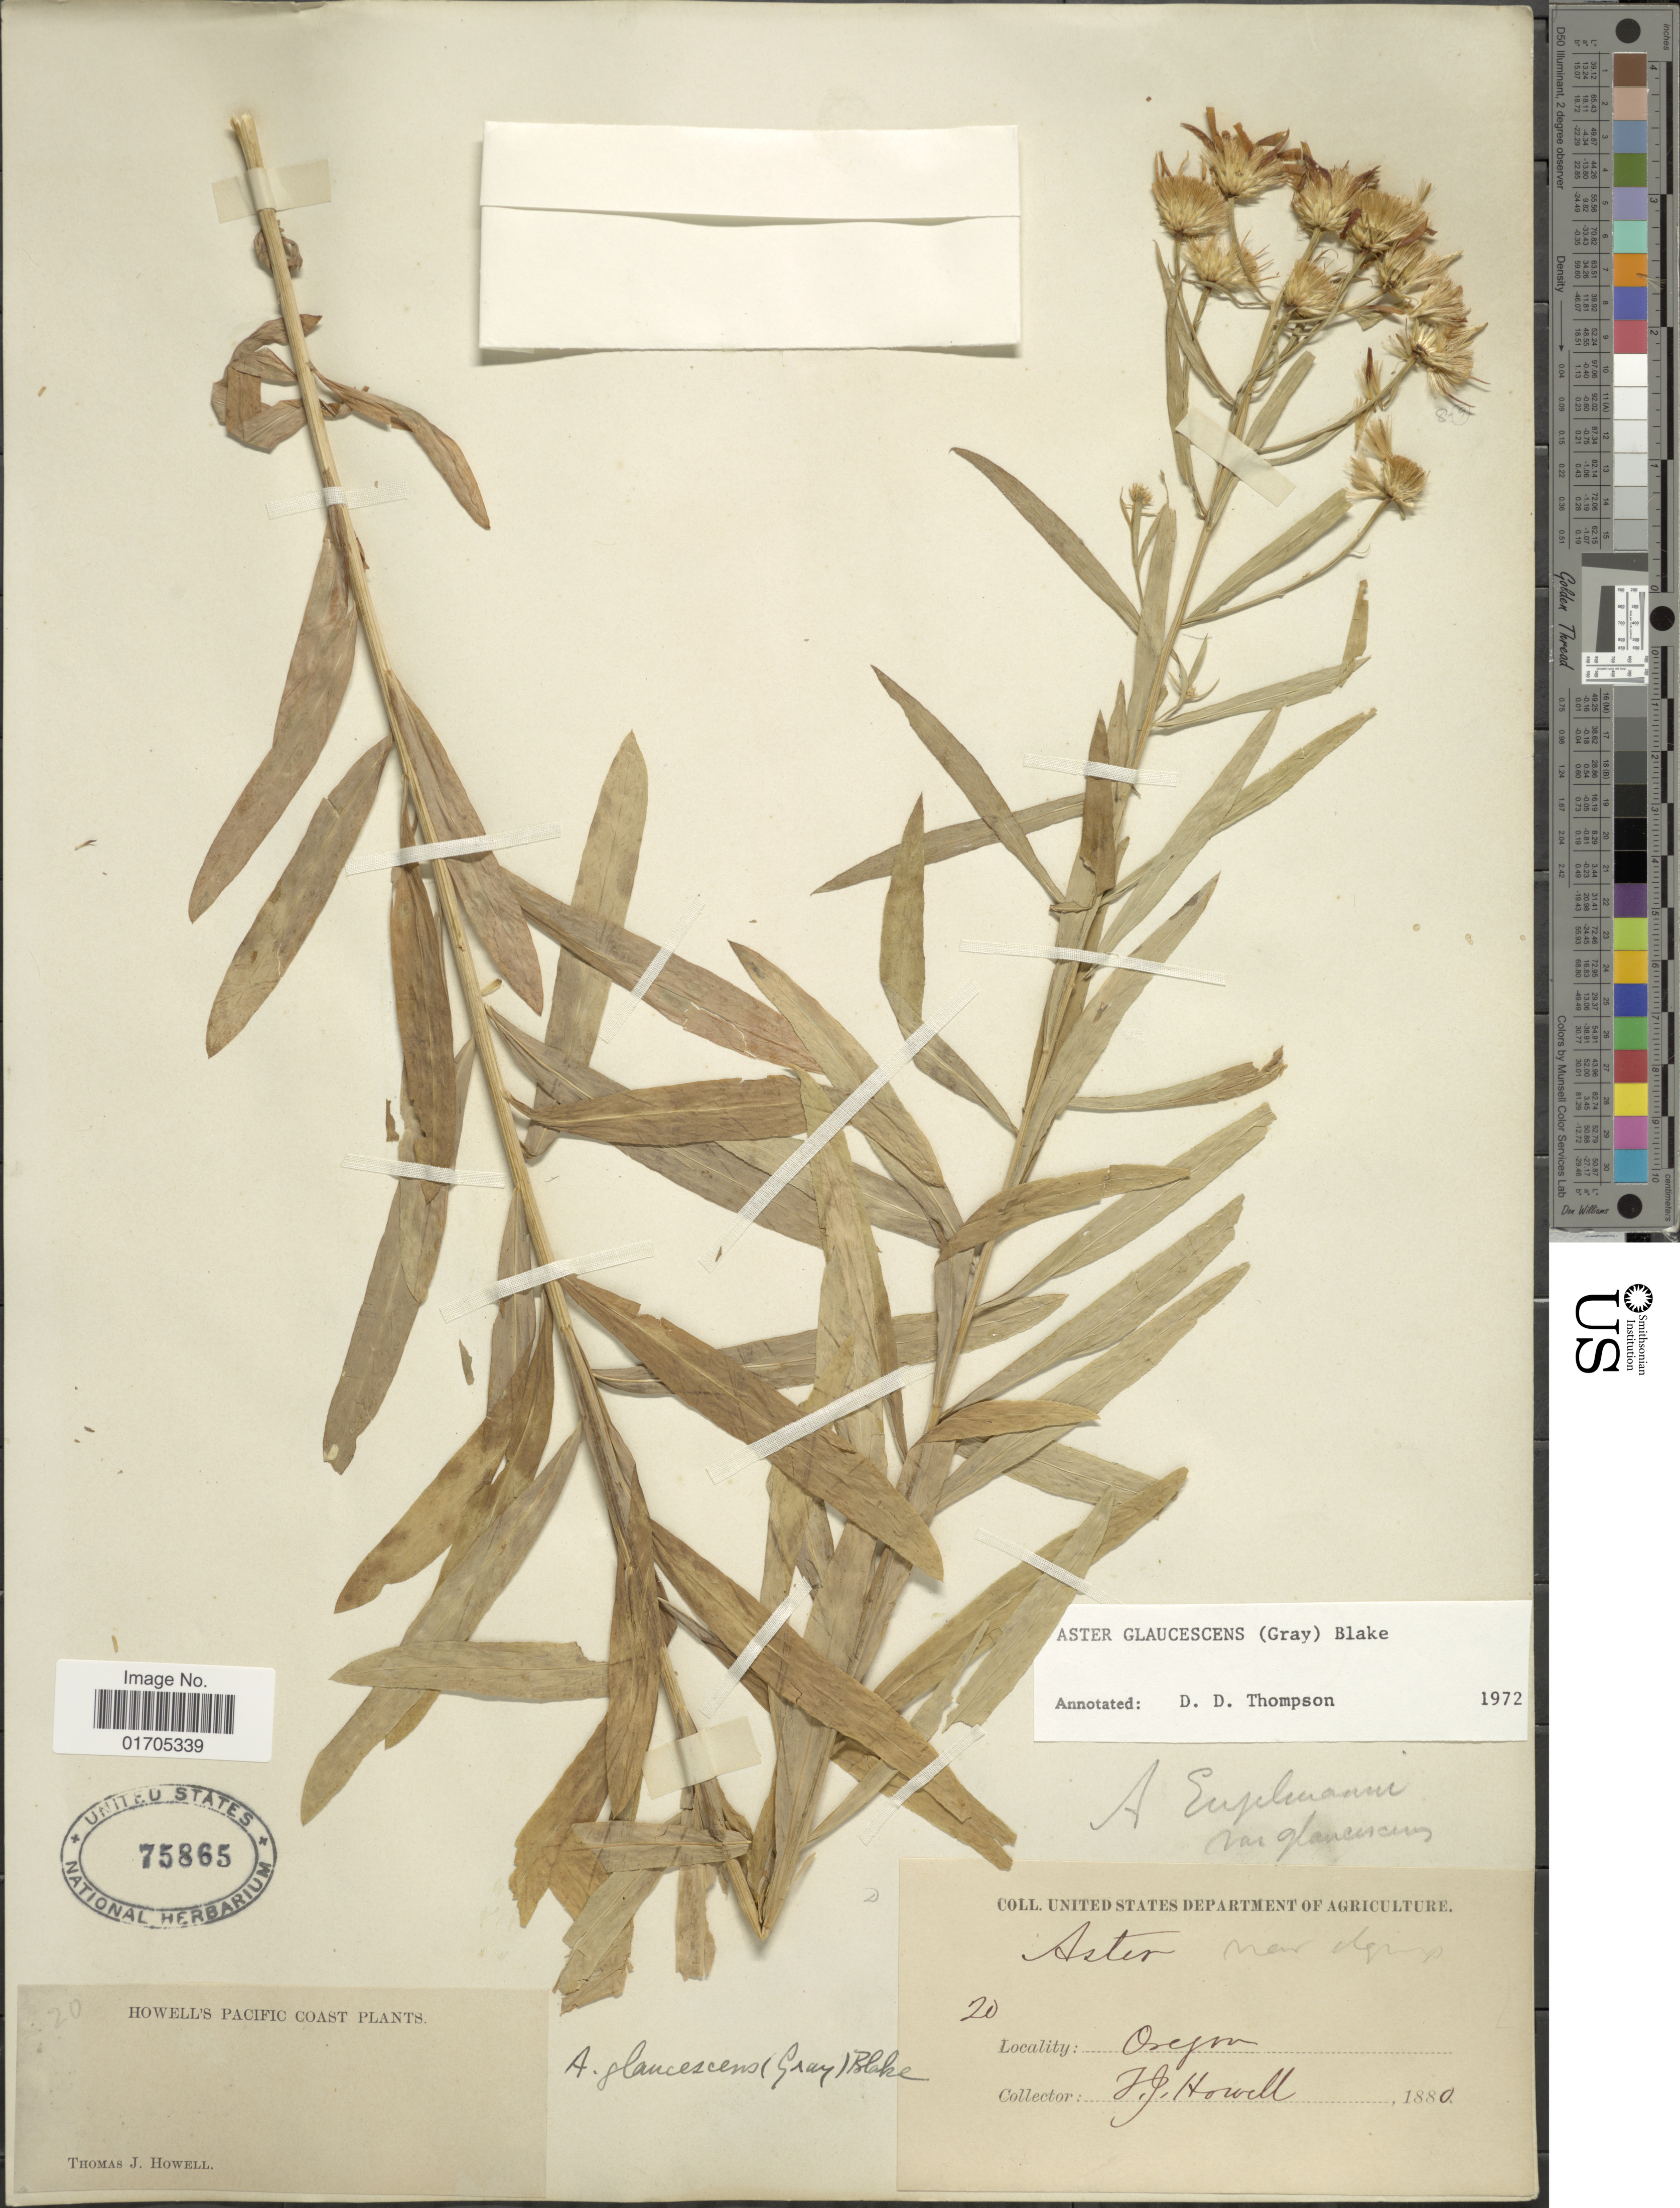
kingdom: Plantae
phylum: Tracheophyta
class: Magnoliopsida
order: Asterales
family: Asteraceae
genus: Eucephalus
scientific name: Eucephalus glaucescens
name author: (A. Gray) Greene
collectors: T. J. Howell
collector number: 20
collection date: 1880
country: United States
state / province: Oregon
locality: Pacific Coast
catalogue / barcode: US 75865